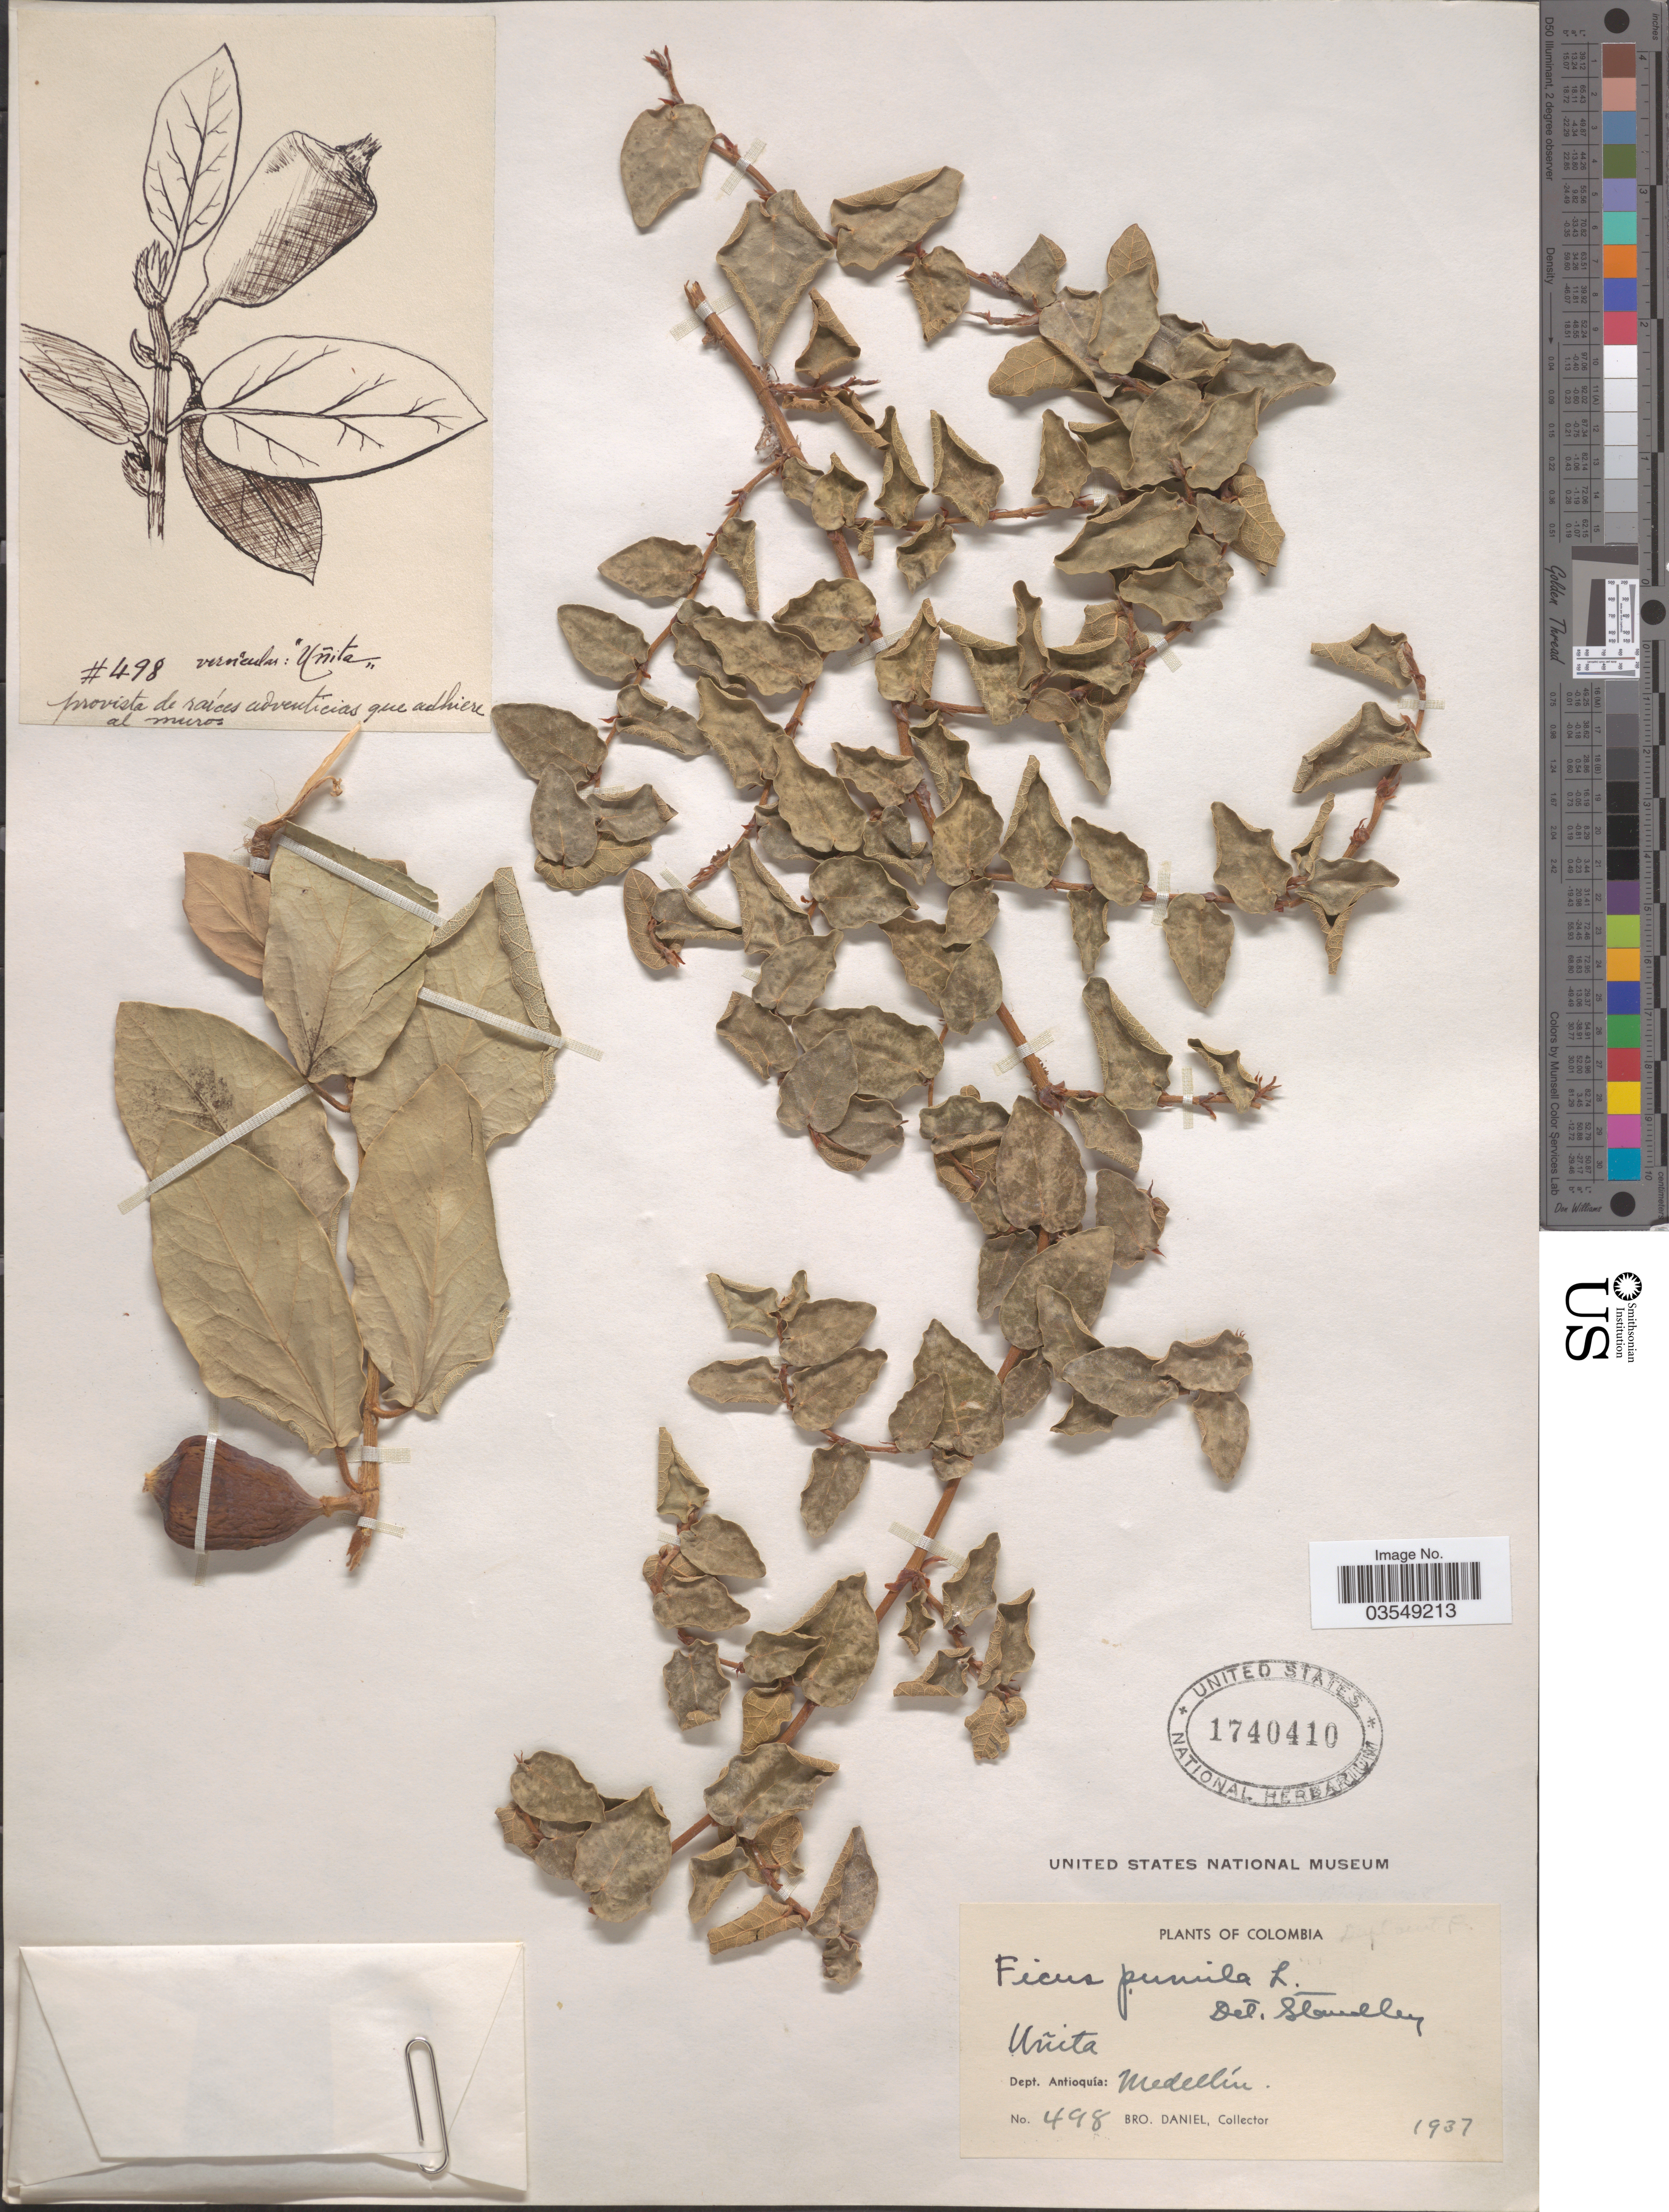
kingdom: Plantae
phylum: Tracheophyta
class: Magnoliopsida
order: Rosales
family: Moraceae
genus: Ficus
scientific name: Ficus pumila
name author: L.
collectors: Bro. Daniel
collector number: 498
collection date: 1937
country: Colombia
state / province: Antioquia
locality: Uñita. Dept. Antioquia: Medellín.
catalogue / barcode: US 1740410